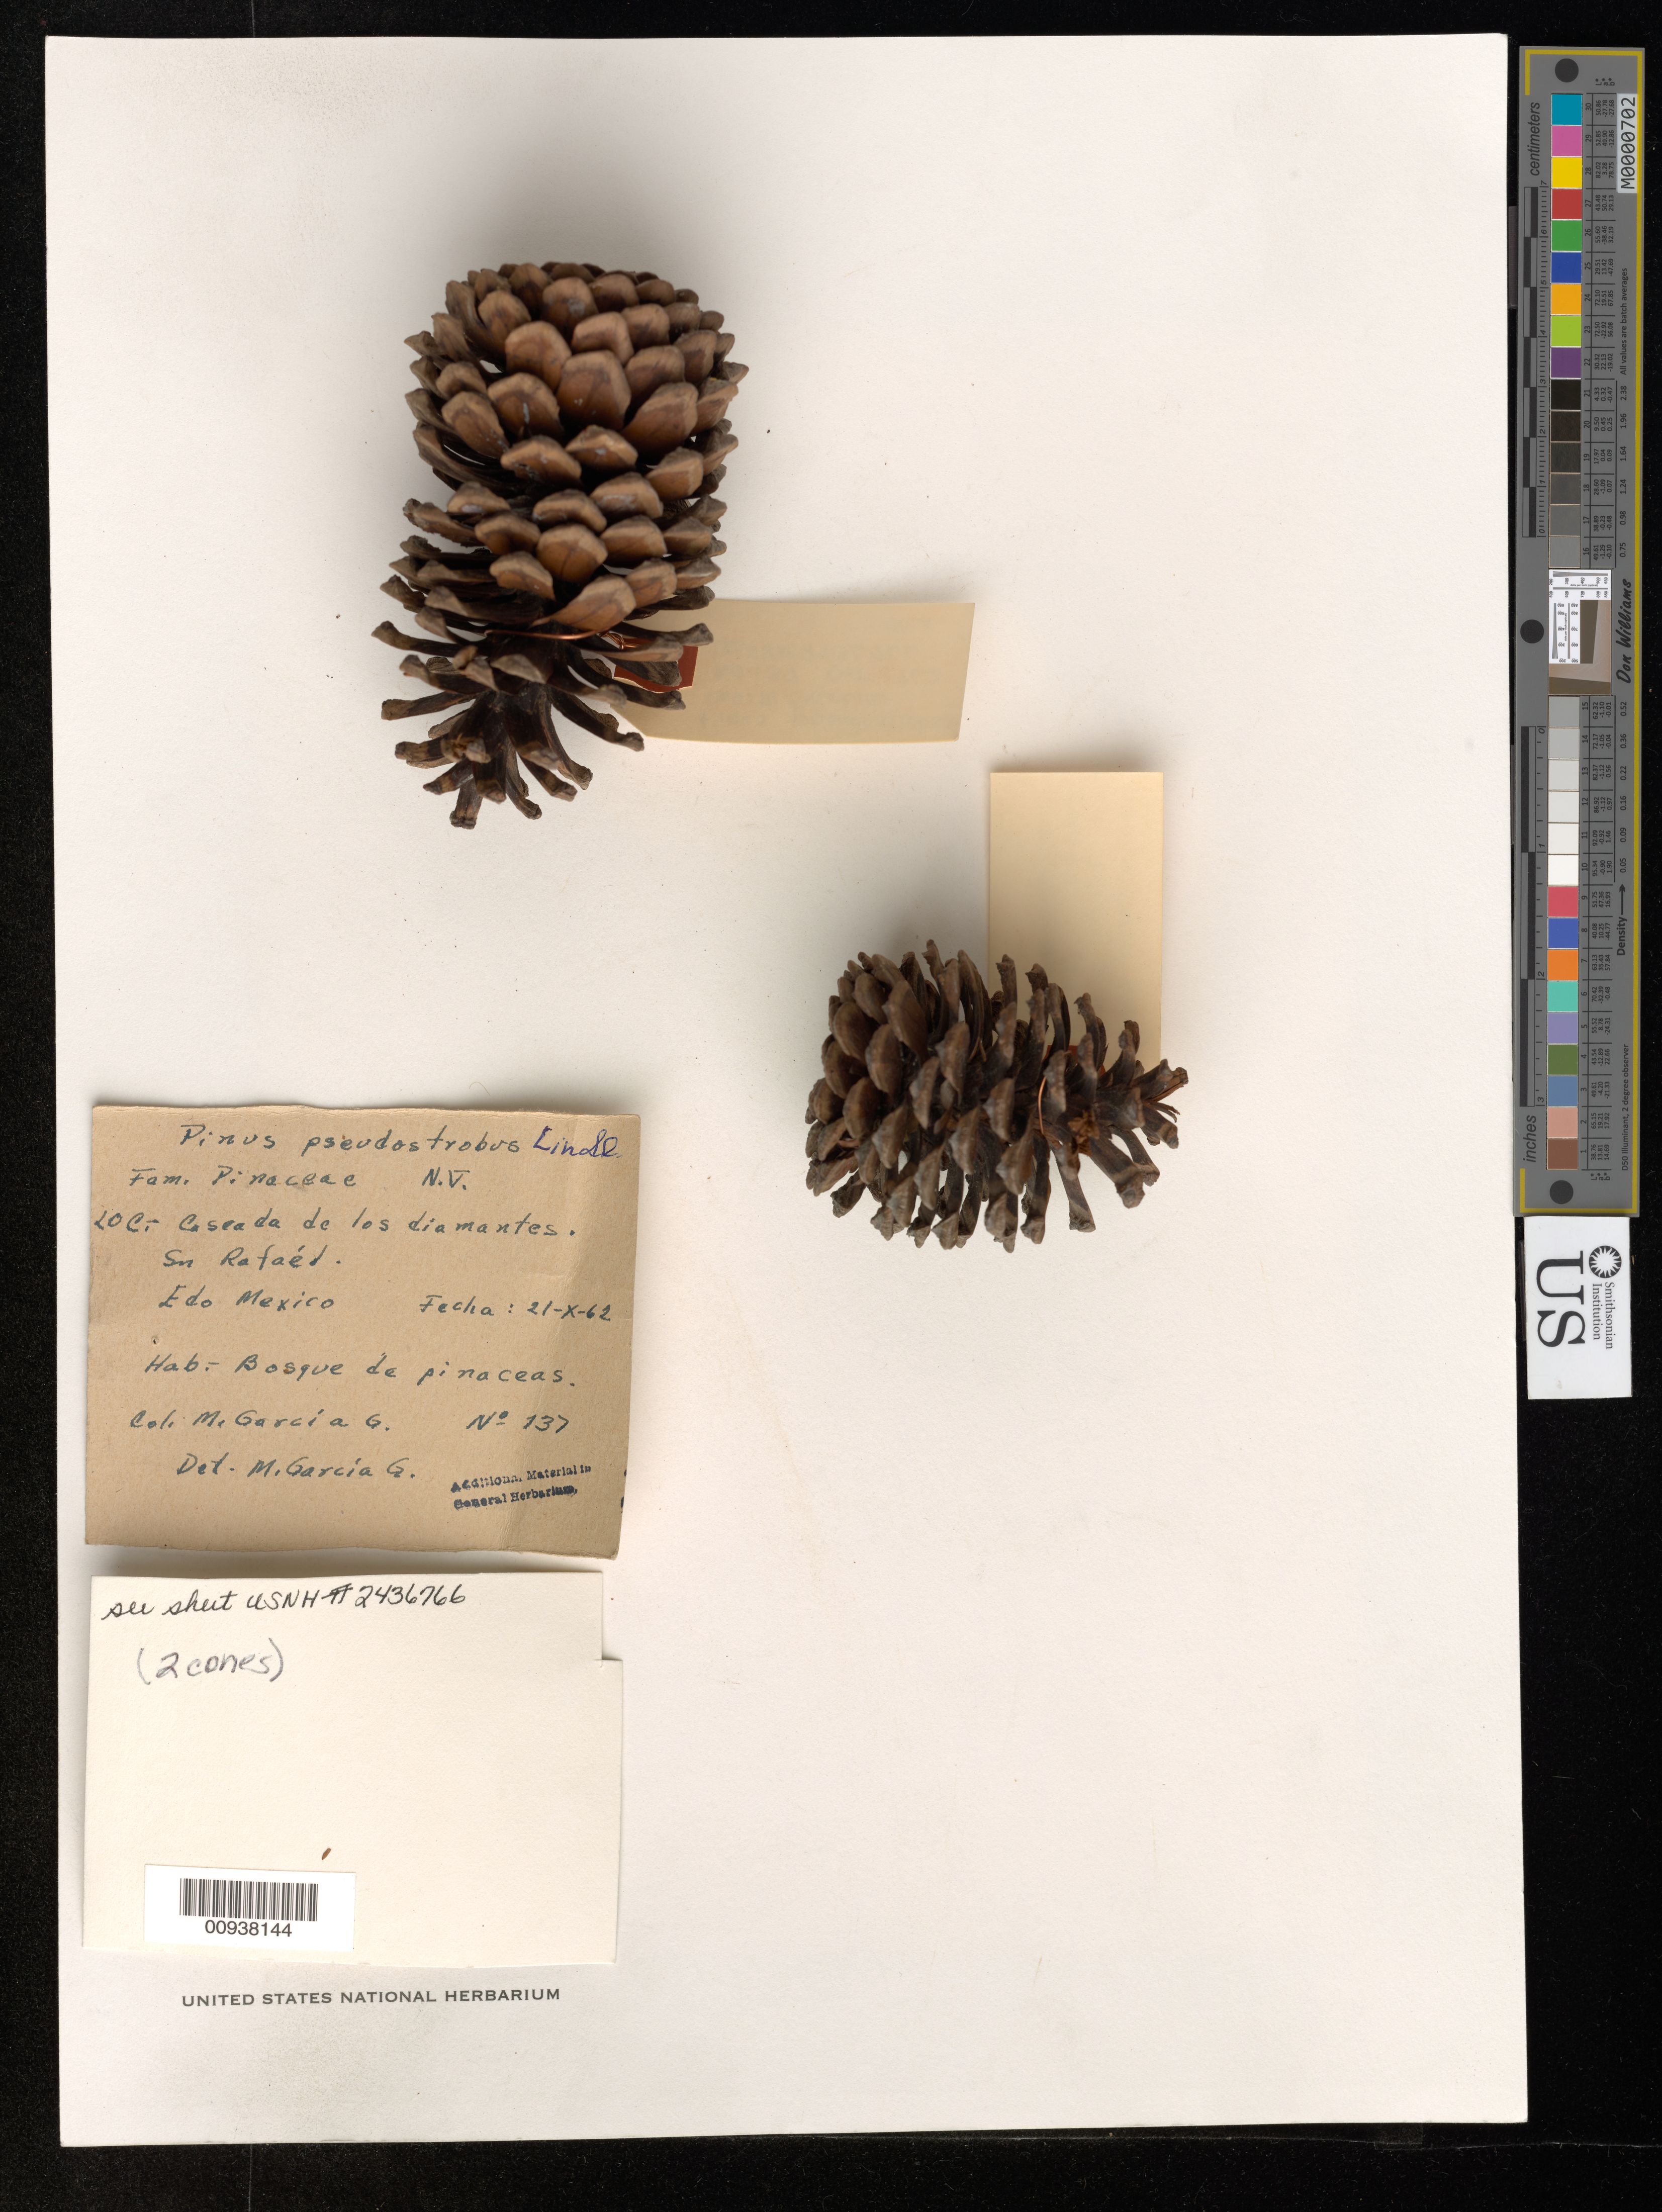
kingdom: Plantae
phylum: Tracheophyta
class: Pinopsida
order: Pinales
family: Pinaceae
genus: Pinus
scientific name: Pinus pseudostrobus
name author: Lindl.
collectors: A. García-Mendoza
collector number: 137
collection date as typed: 21 Oct 1962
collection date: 1962-10-21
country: Mexico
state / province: México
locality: Cascada de los Diamantes. San Rafael.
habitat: Bosque de pináceas.